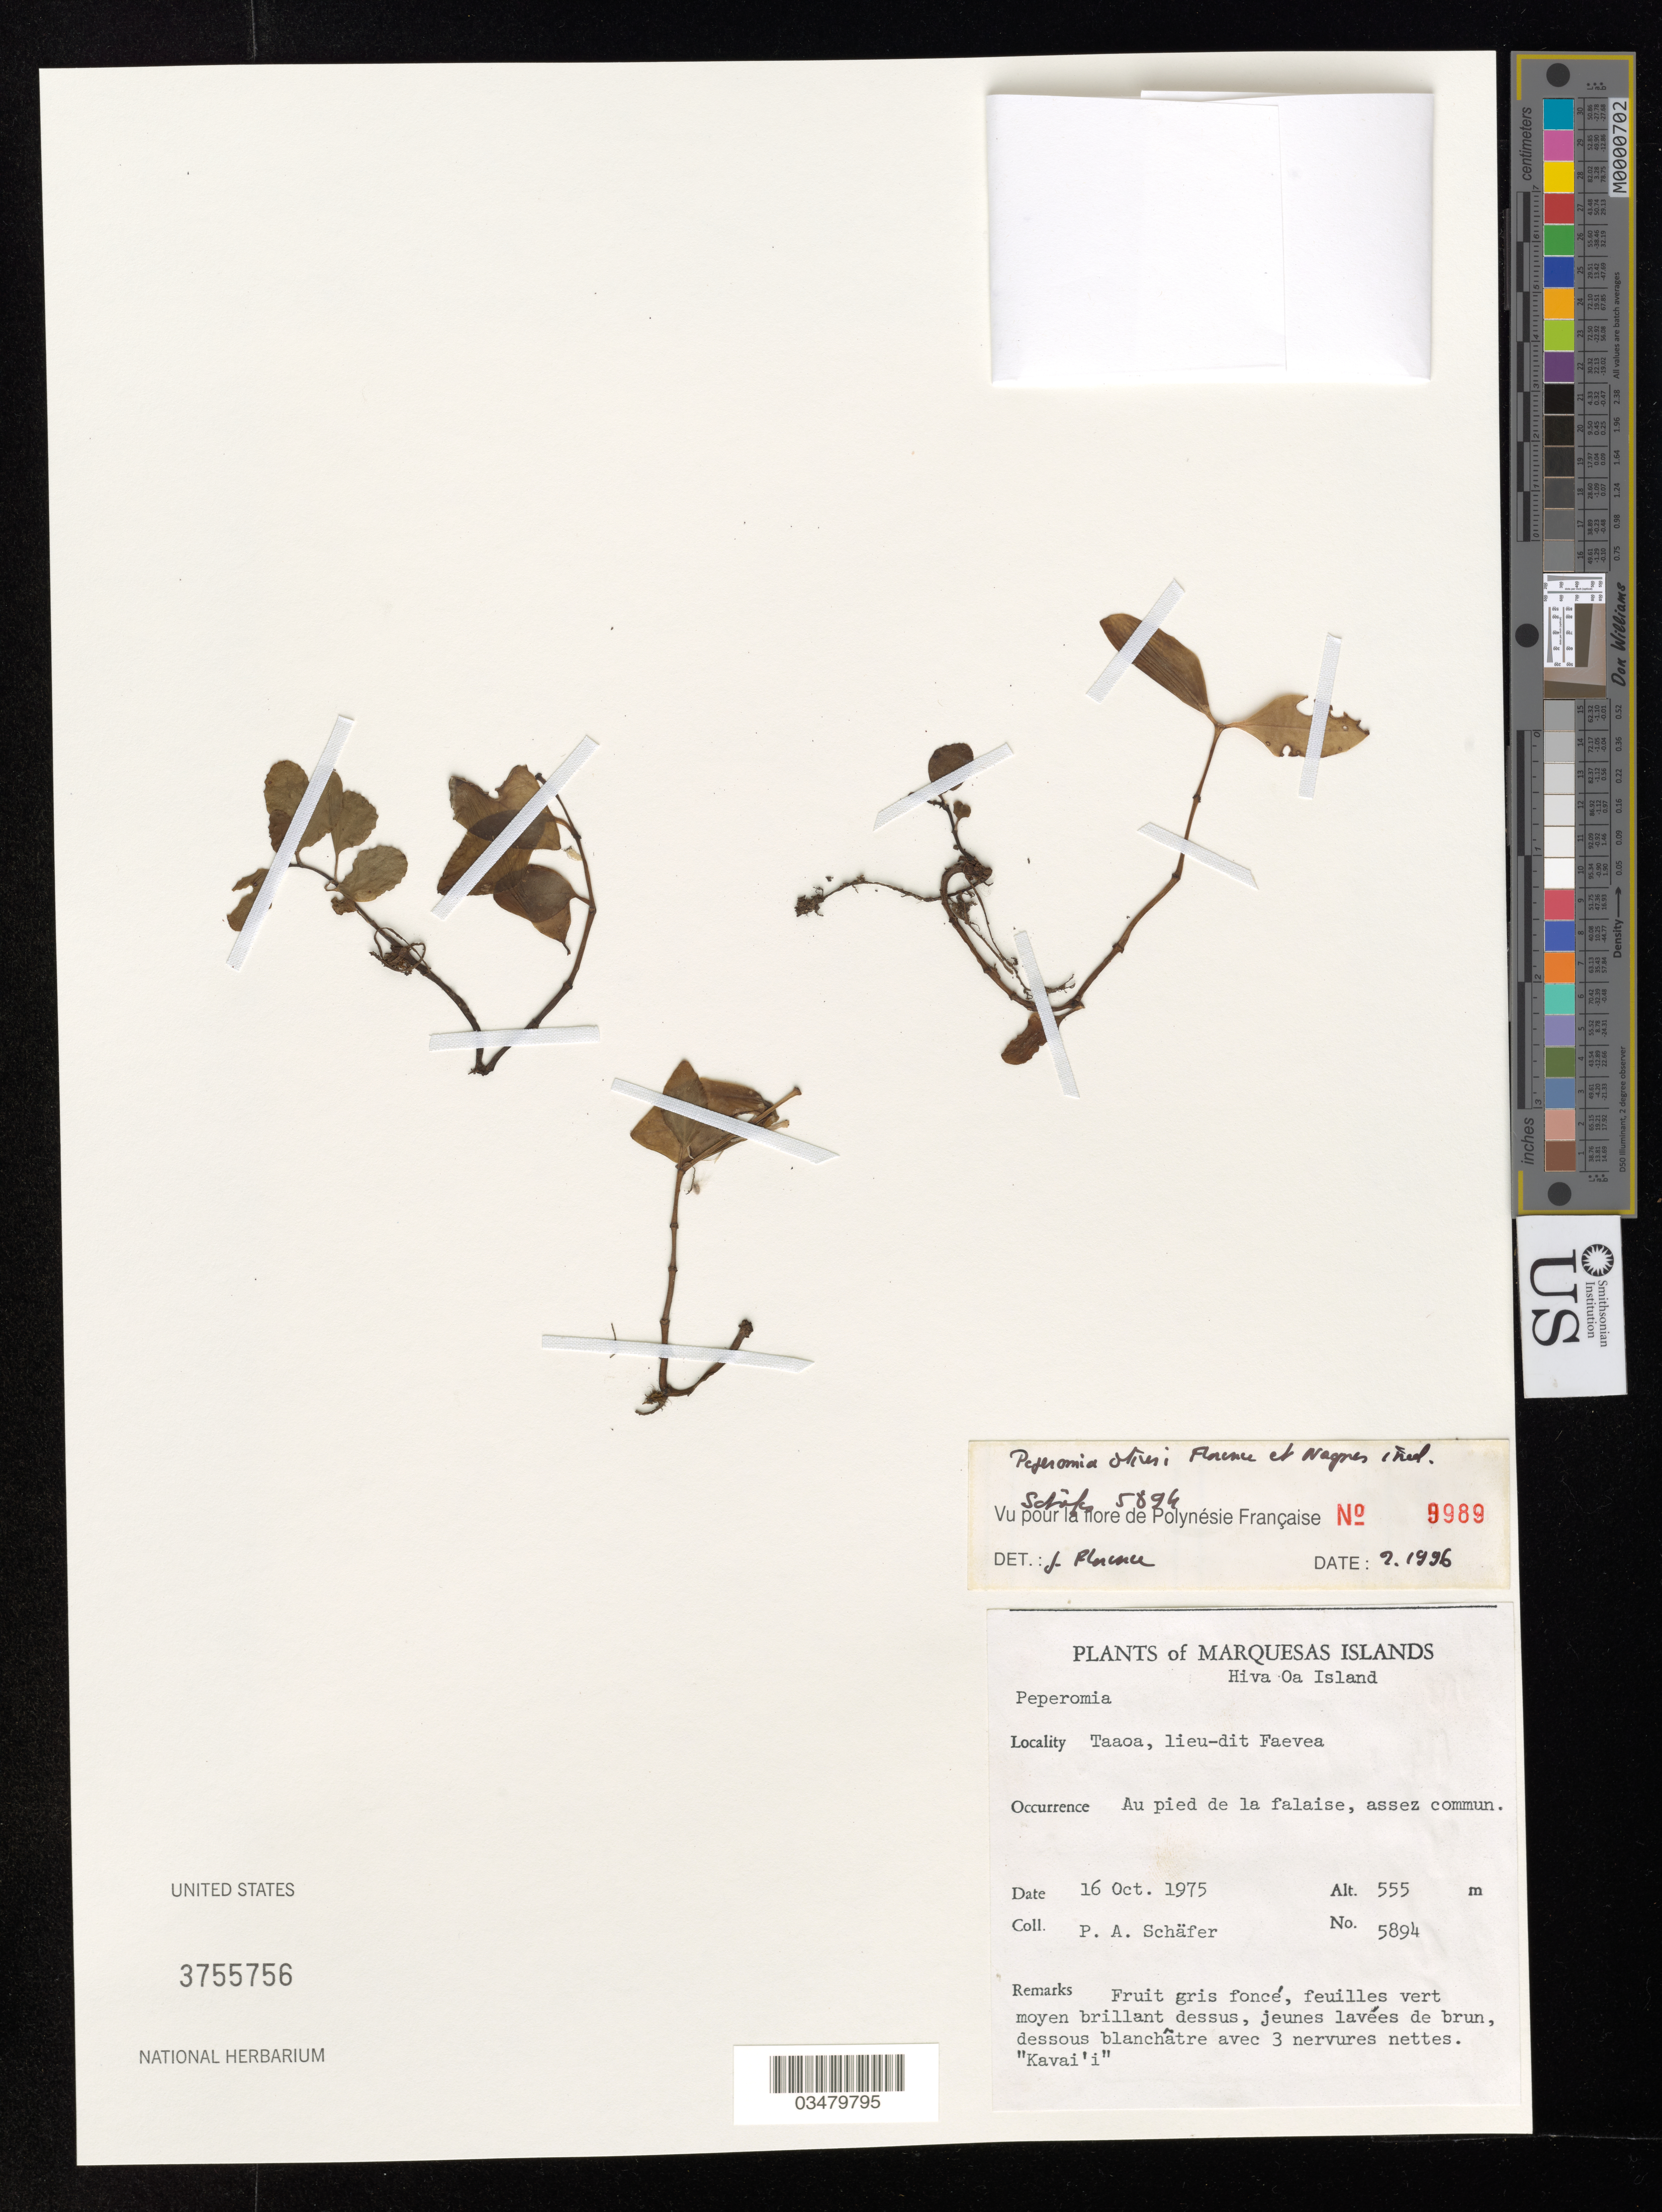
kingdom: Plantae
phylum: Tracheophyta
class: Magnoliopsida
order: Piperales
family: Piperaceae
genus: Peperomia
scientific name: Peperomia oliveri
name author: J. Florence & W.L. Wagner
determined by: Florence, J.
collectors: P. A. Schäfer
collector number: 5894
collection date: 1975-10-16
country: French Polynesia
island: Hiva Oa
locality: Taaoa, lieu-dit Fa'e ve'a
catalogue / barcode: US 3755756